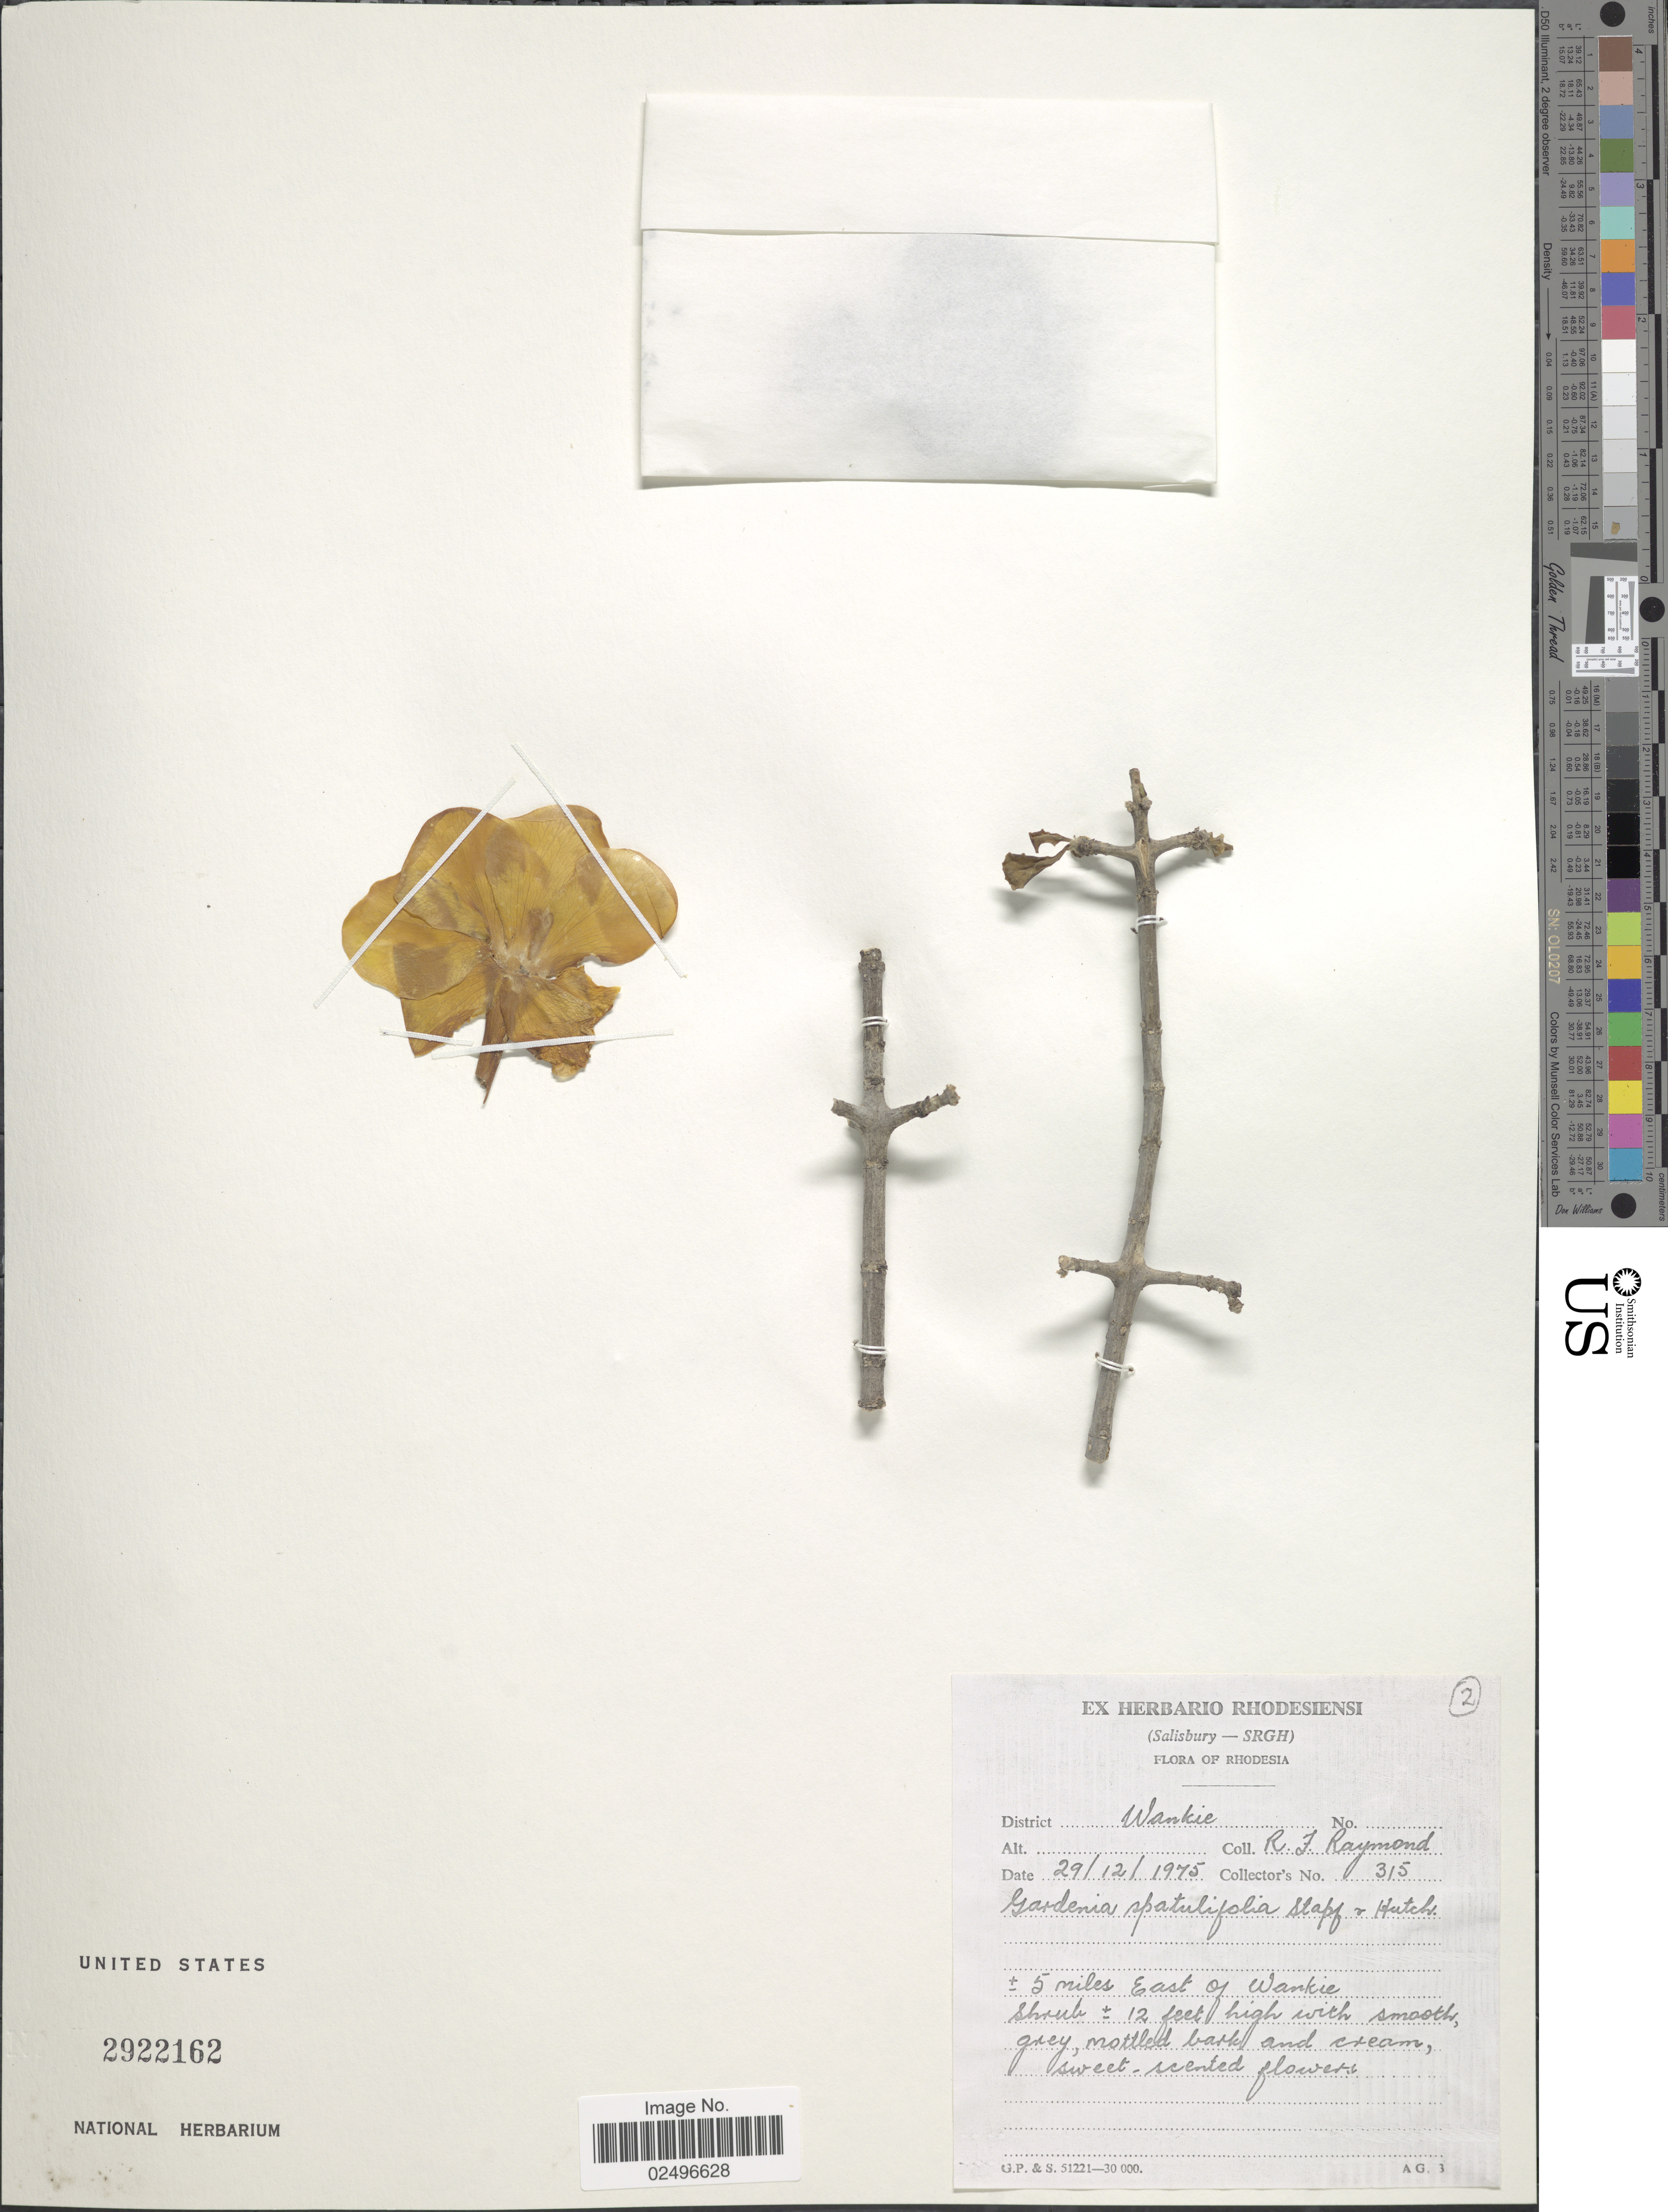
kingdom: Plantae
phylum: Tracheophyta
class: Magnoliopsida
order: Gentianales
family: Rubiaceae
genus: Gardenia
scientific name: Gardenia spathulifolia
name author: Stapf & Hutch.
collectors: R. Raymond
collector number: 315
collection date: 1975-12-29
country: Zimbabwe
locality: District Wankie. ± 5 miles East of Wankie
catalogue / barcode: US 2922162